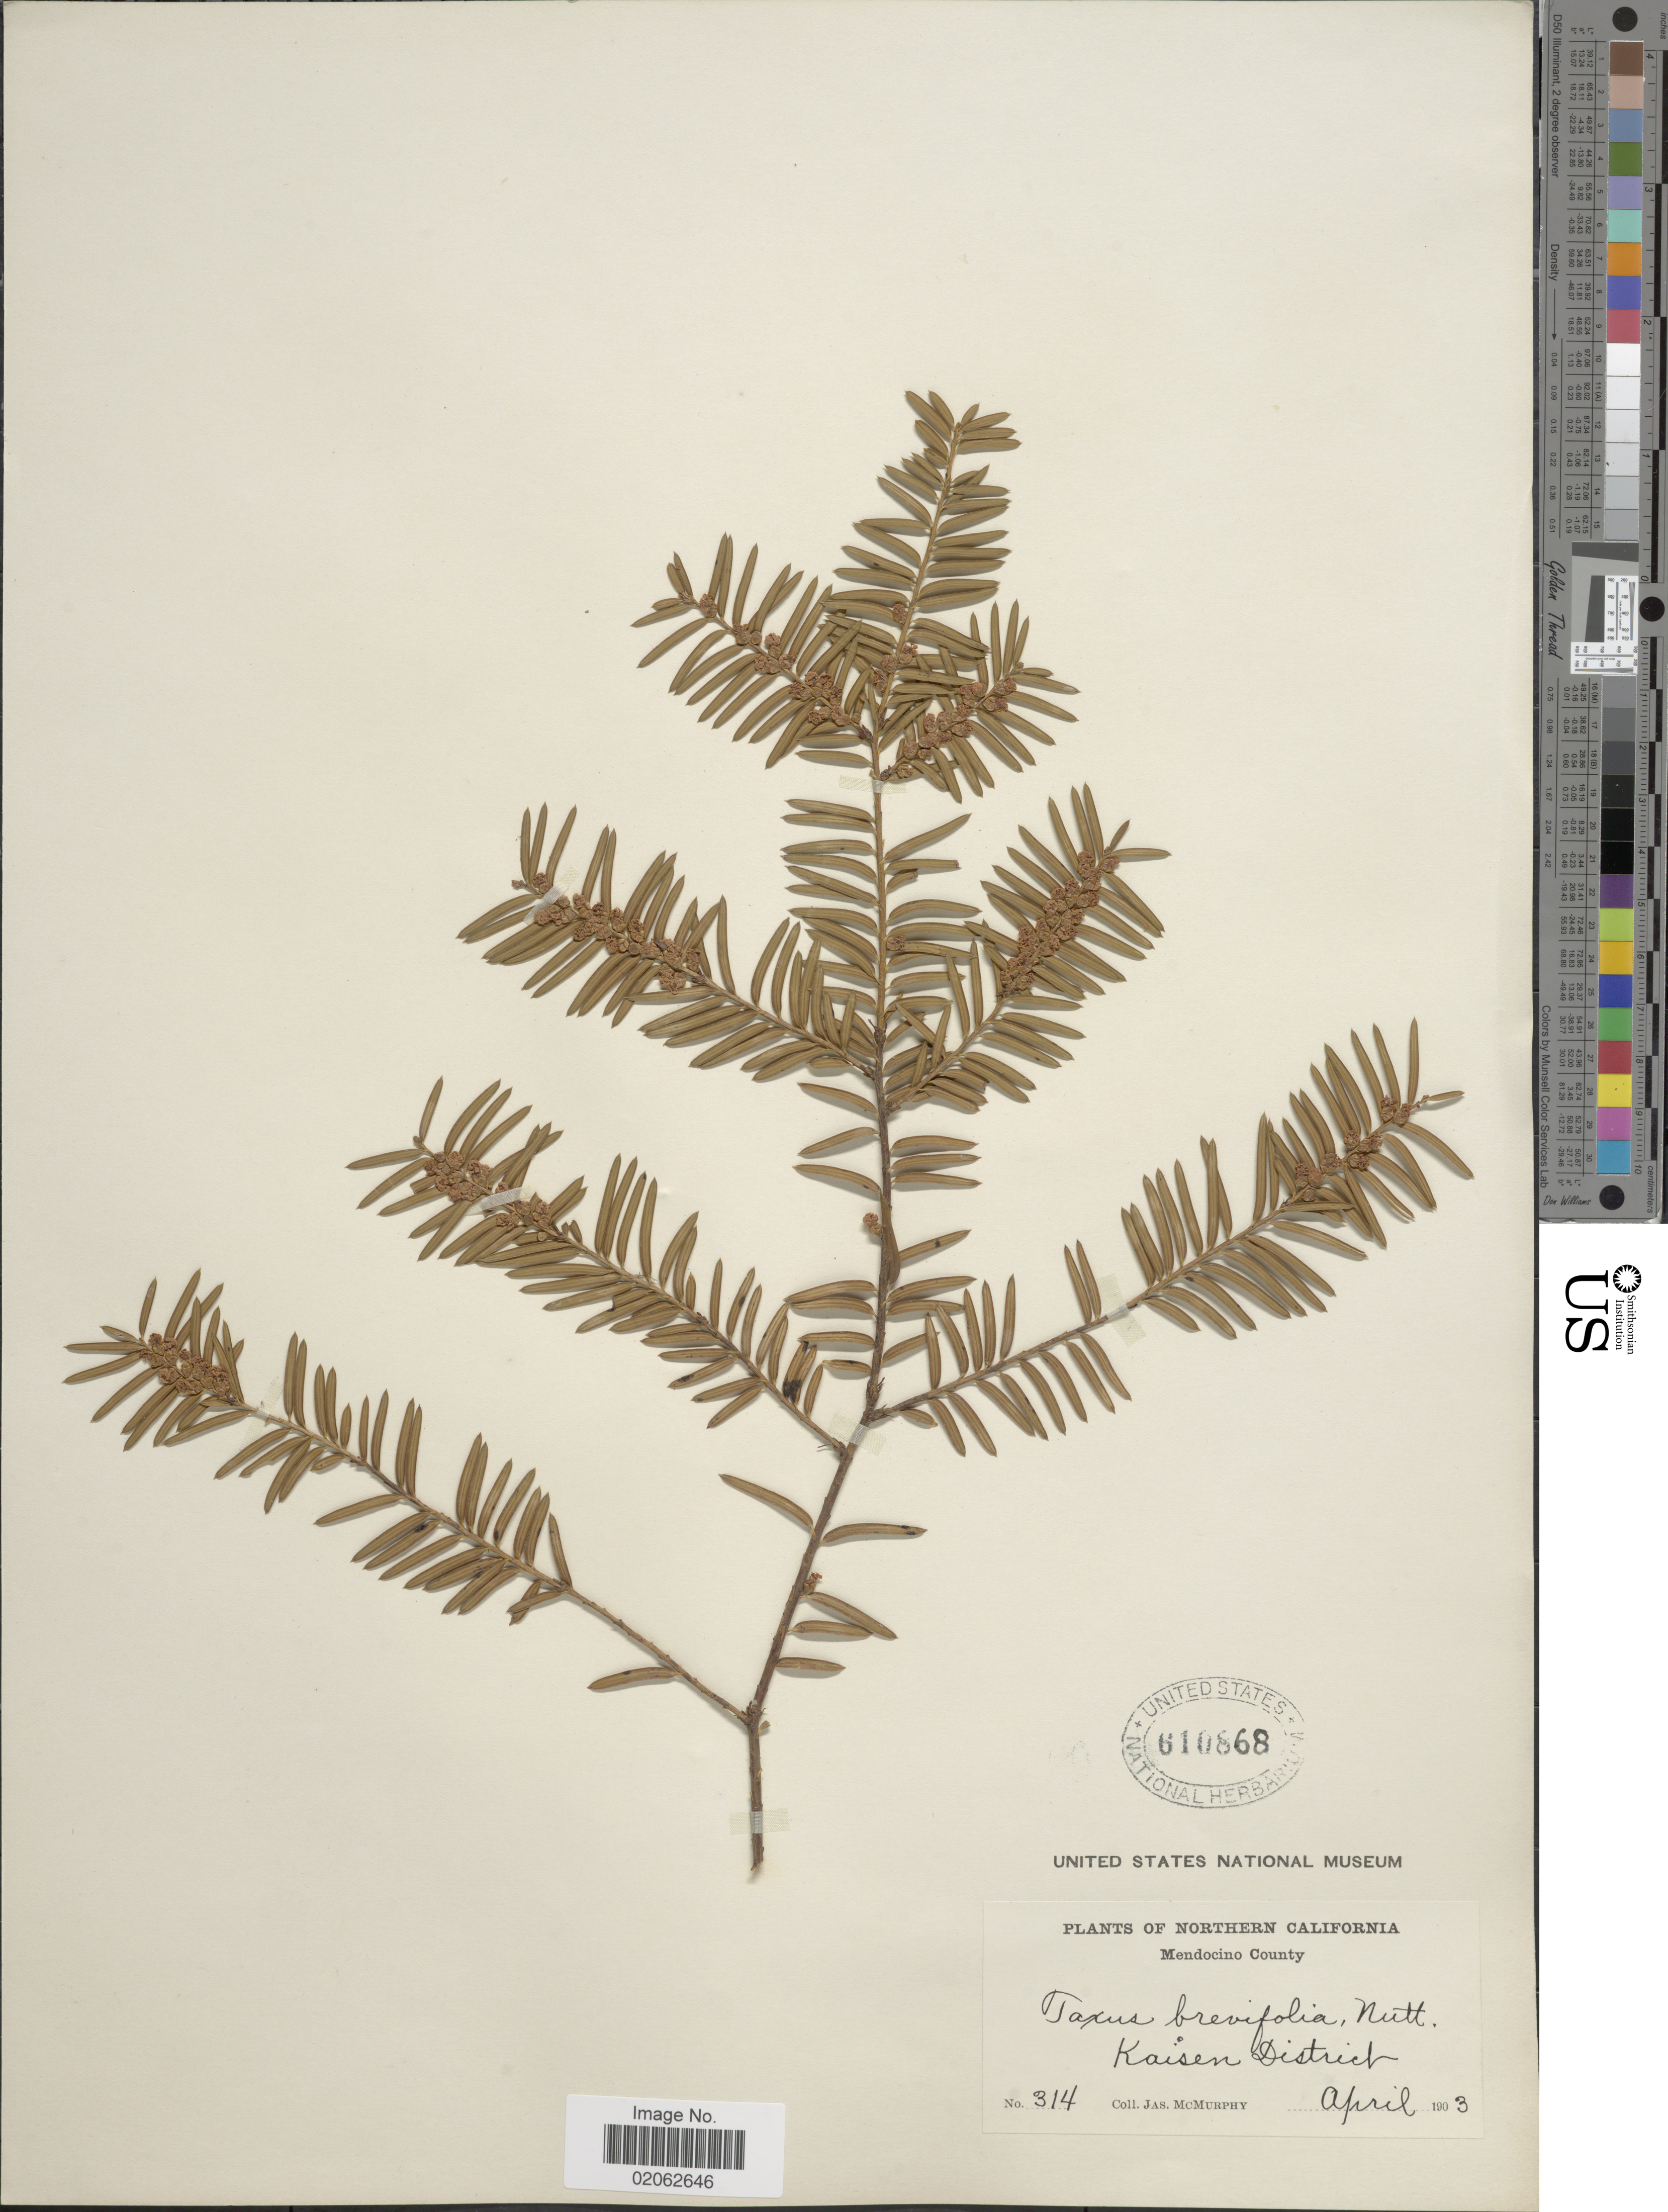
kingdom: Plantae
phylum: Tracheophyta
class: Pinopsida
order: Pinales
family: Taxaceae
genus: Taxus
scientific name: Taxus brevifolia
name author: Nutt.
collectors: J. McMurphy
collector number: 314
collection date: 1903-04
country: United States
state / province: California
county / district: Mendocino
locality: Northern California, Kaisen District, Mendocino County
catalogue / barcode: US 610868